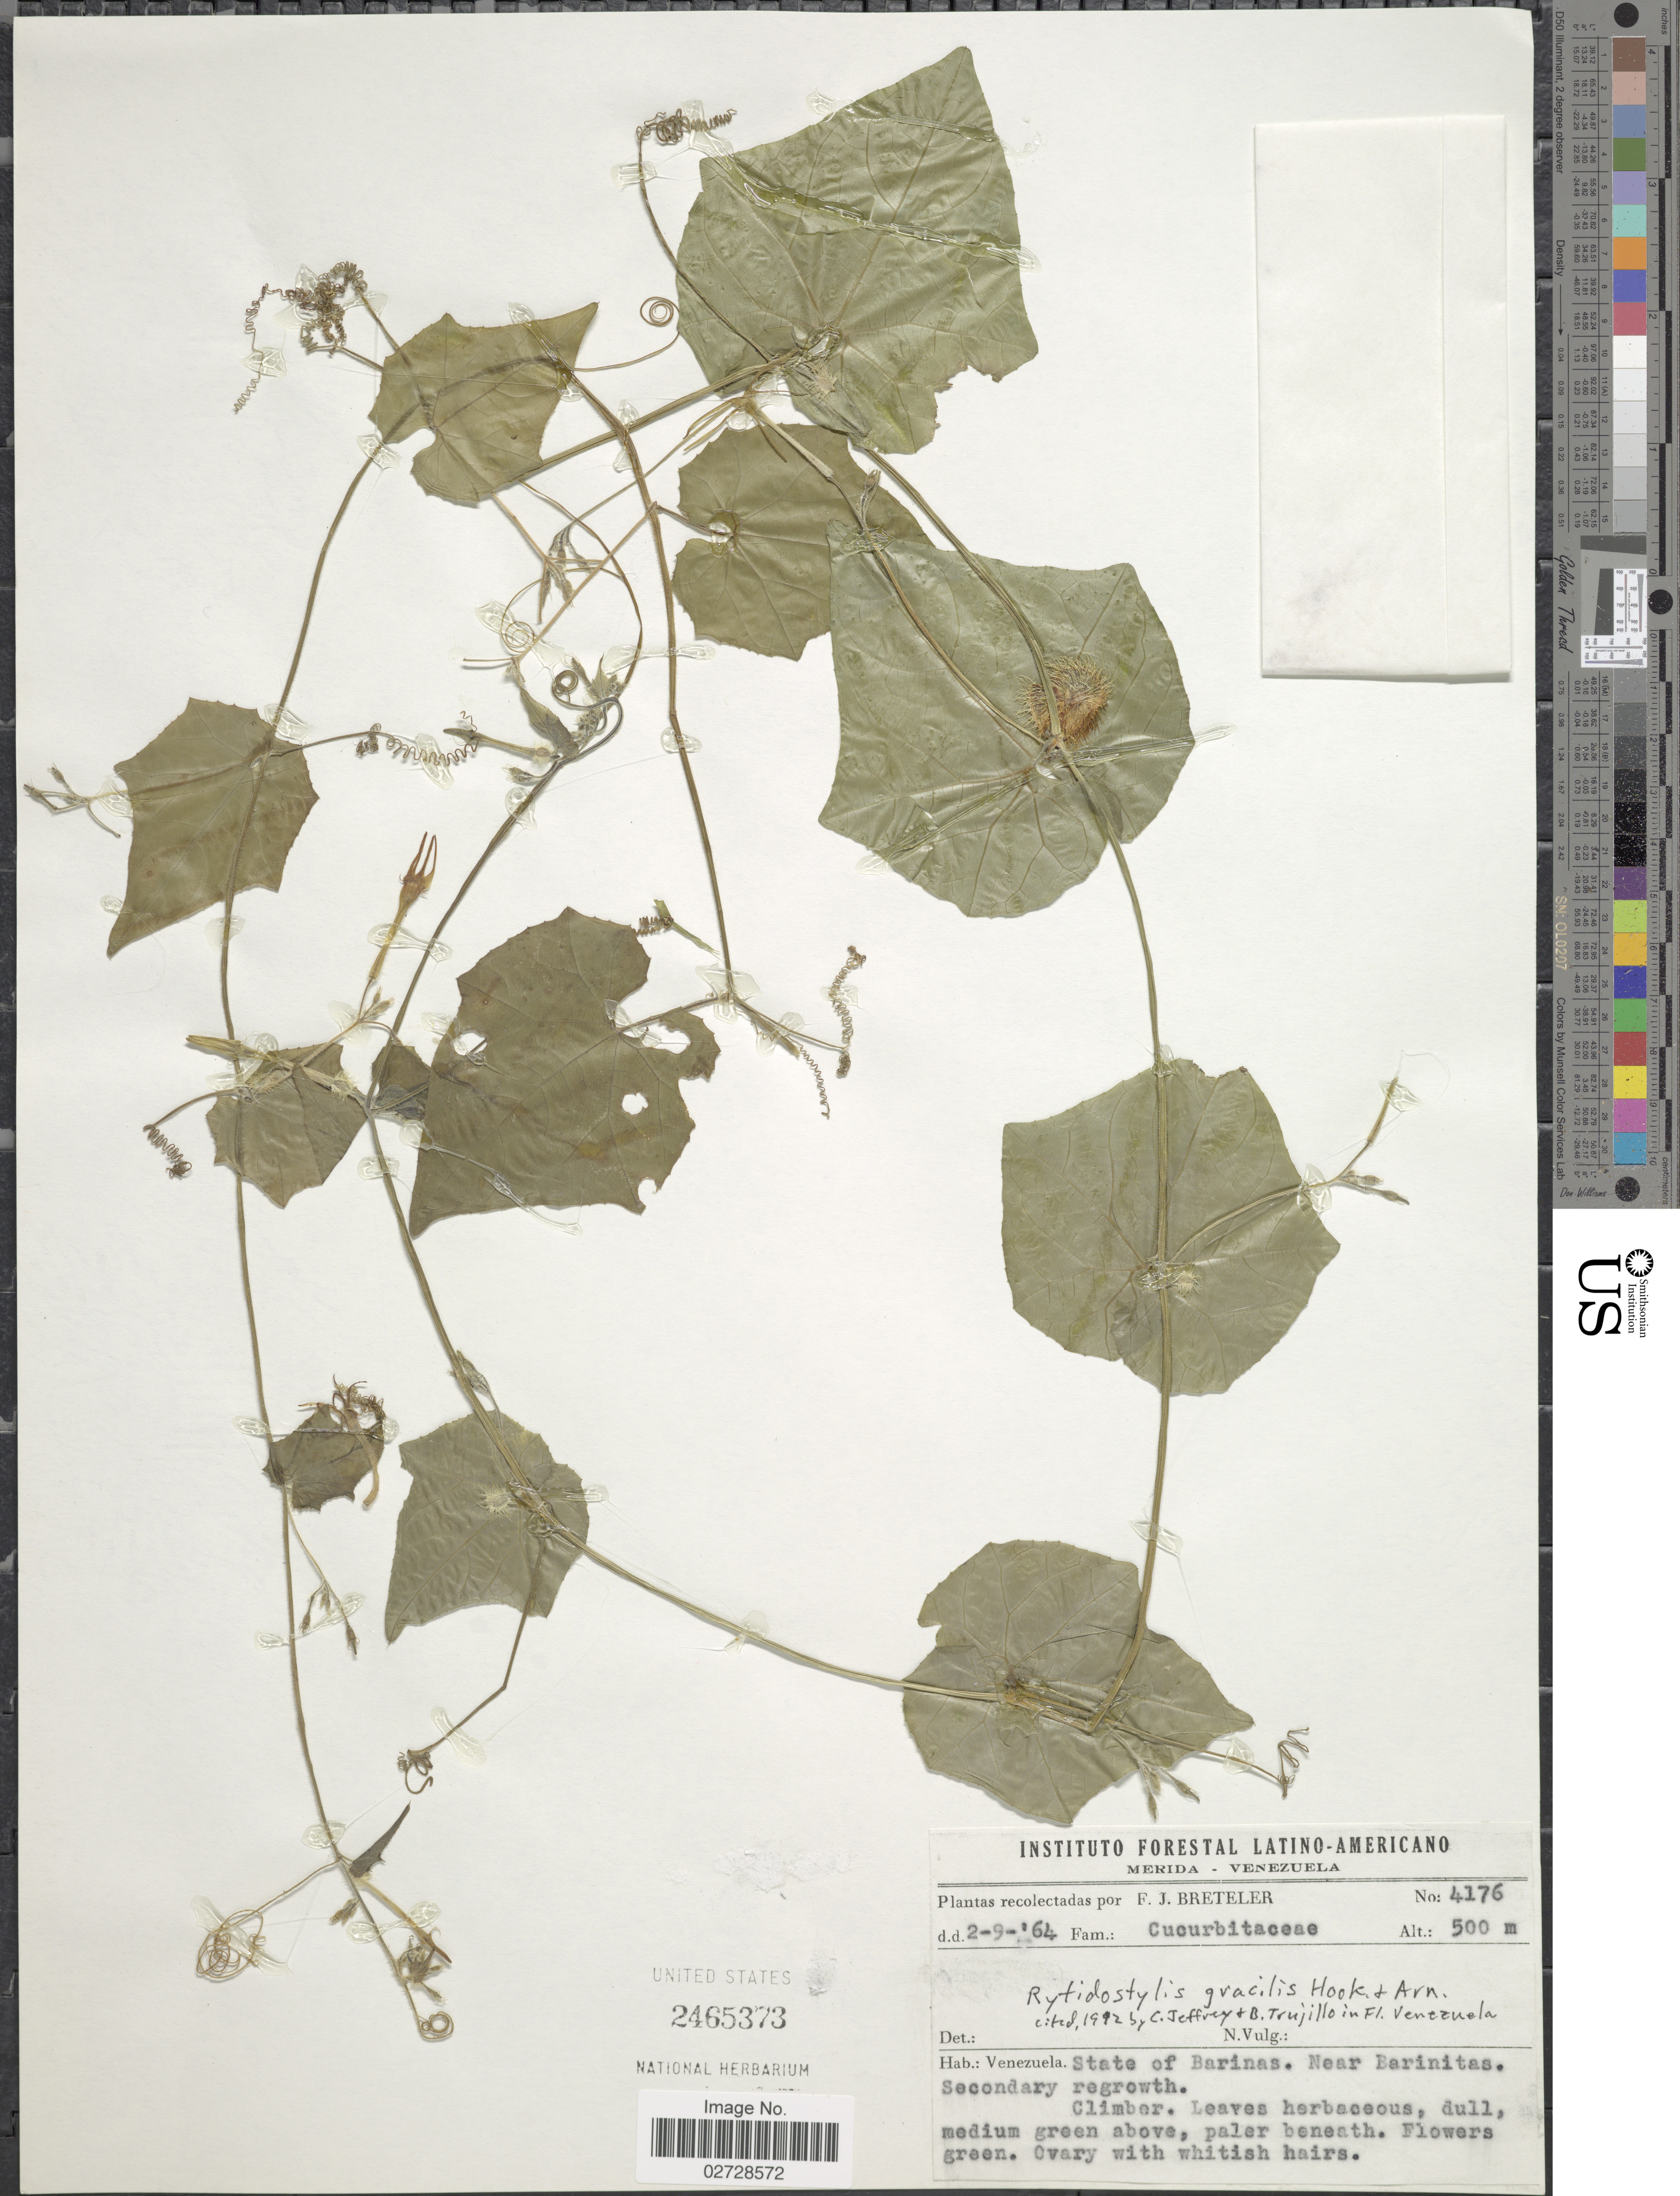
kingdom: Plantae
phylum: Tracheophyta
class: Magnoliopsida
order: Cucurbitales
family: Cucurbitaceae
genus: Cyclanthera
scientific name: Cyclanthera carthagenensis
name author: (Jacq.) H. Schaef. & S.S. Renner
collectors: F. J. Breteler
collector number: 4176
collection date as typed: Transcribed d/m/y: 2/9/64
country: Venezuela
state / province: Barinas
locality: Near Barinitas.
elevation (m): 500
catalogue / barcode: US 2465373